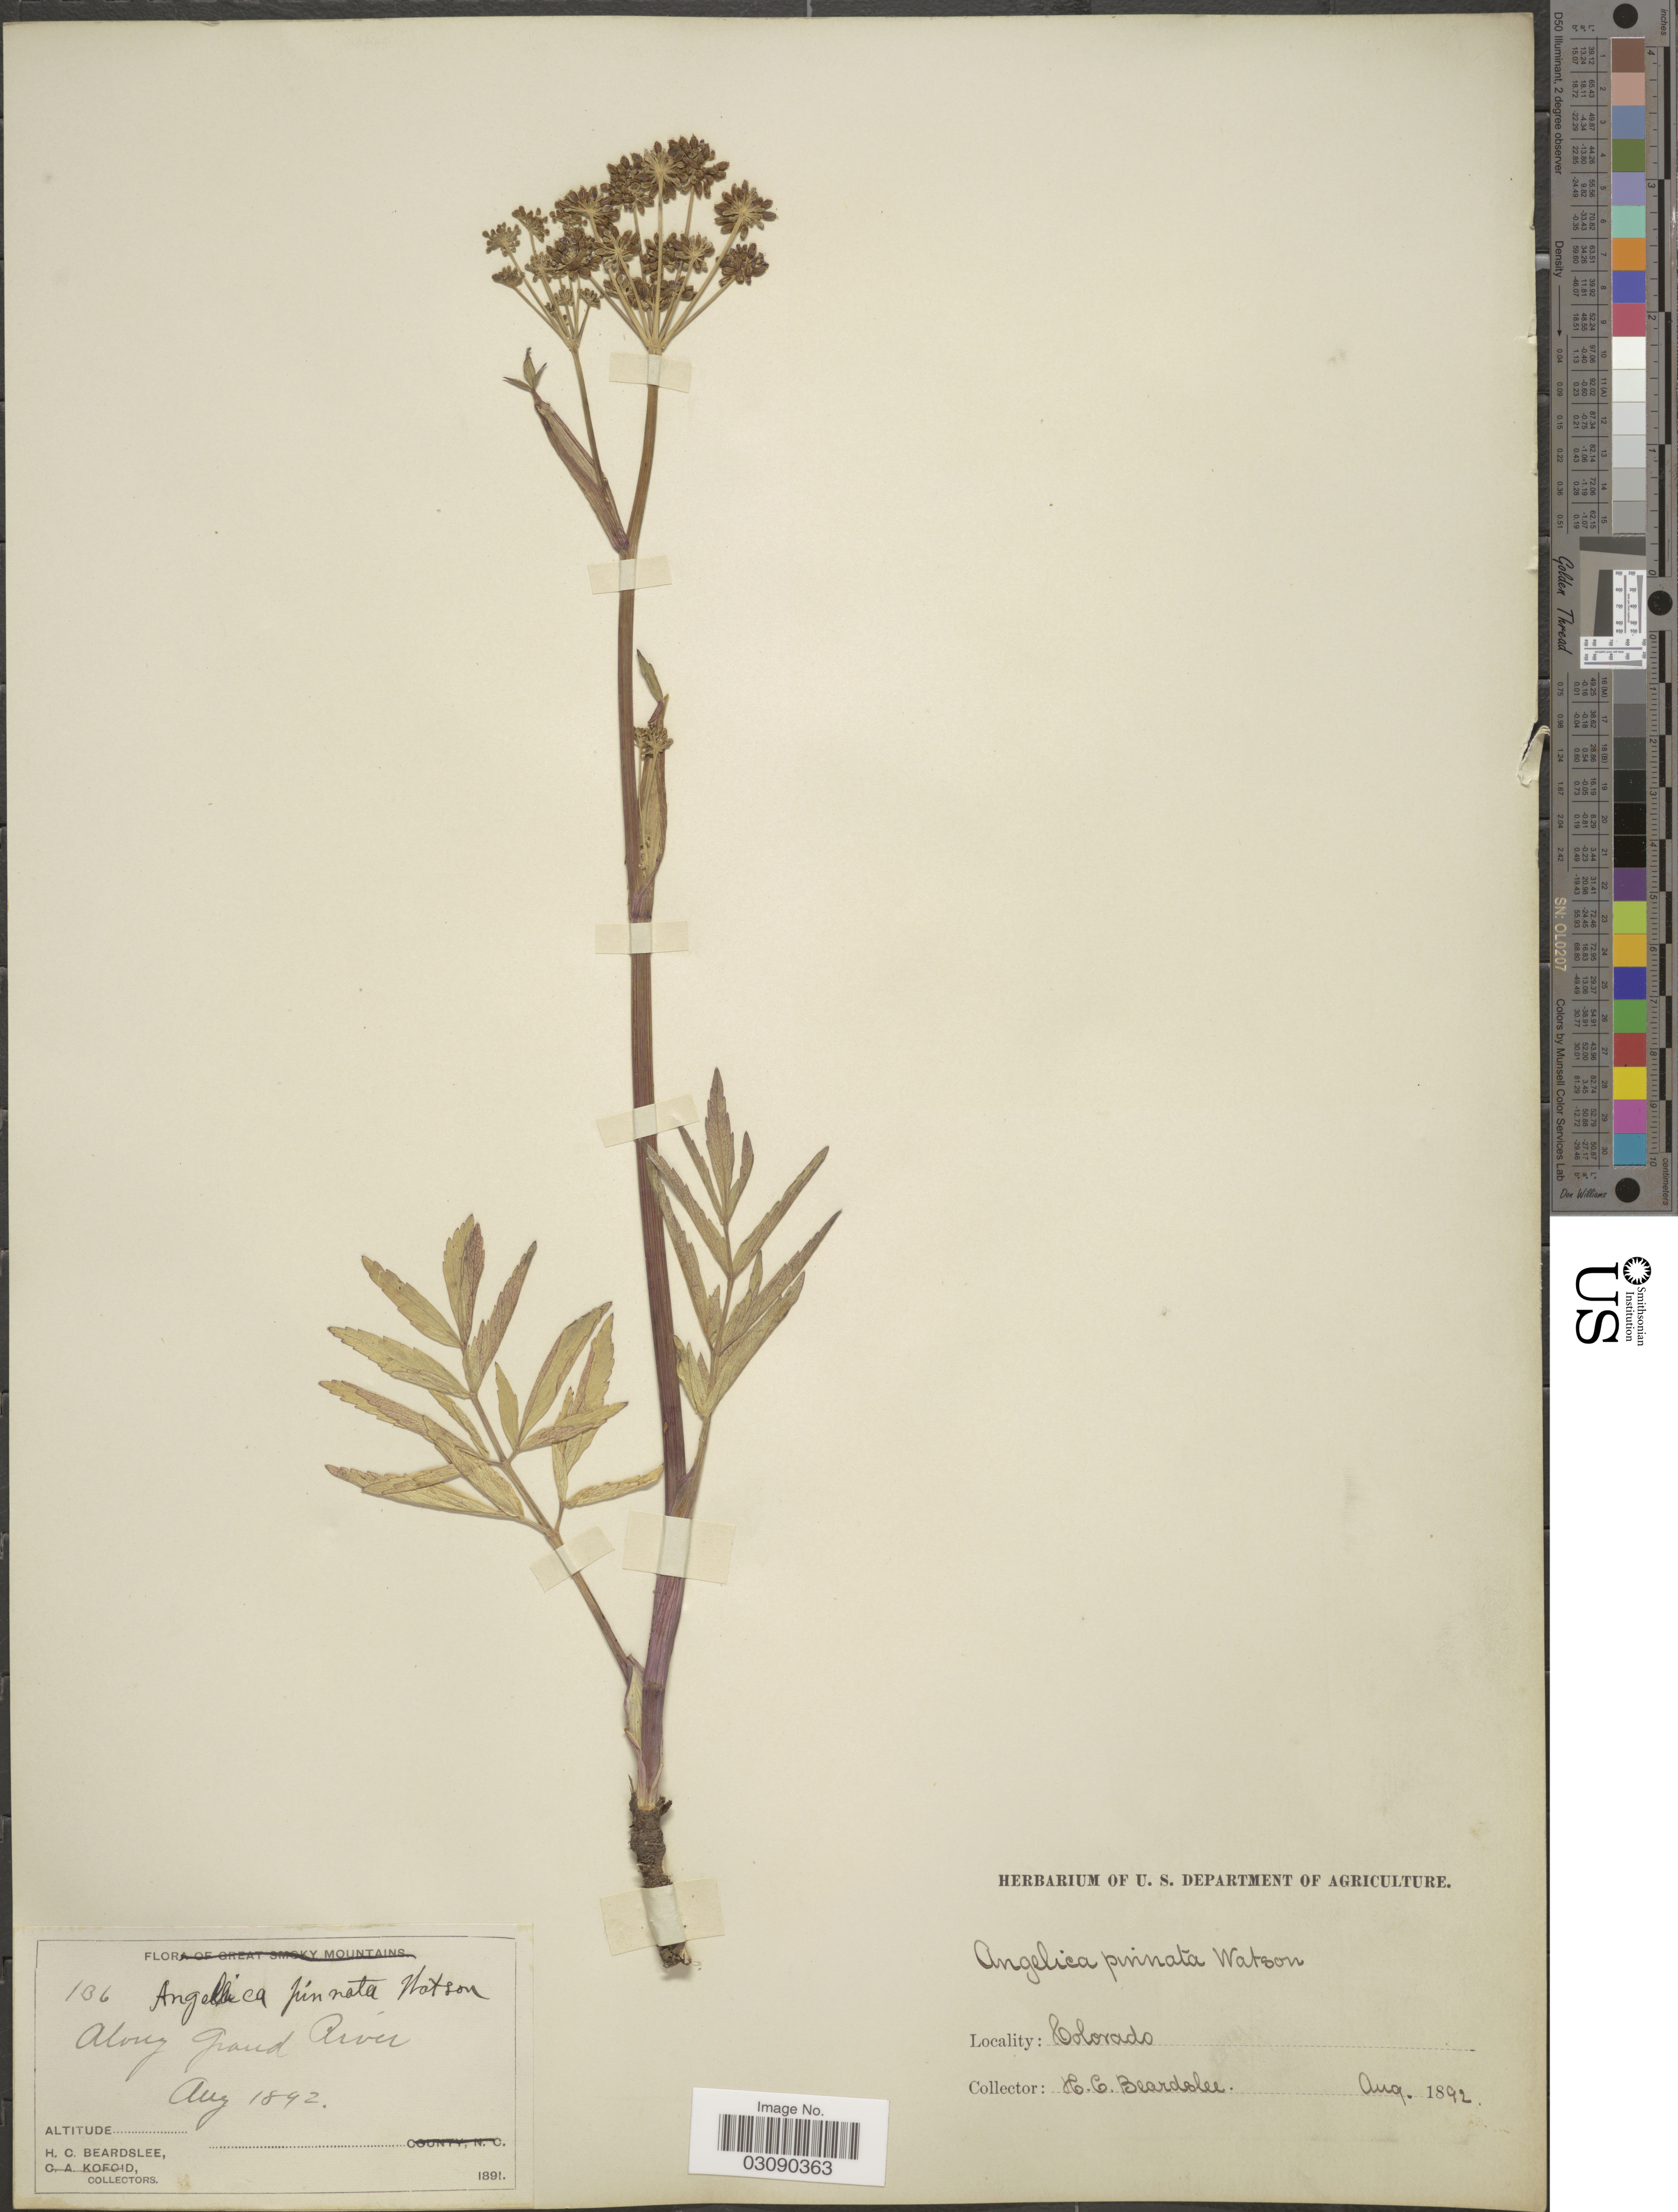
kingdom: Plantae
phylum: Tracheophyta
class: Magnoliopsida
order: Apiales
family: Apiaceae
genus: Angelica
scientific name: Angelica pinnata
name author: S. Watson in C. King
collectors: H. Beardslee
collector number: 136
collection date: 1892-08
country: United States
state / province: Colorado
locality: Along Grand River.